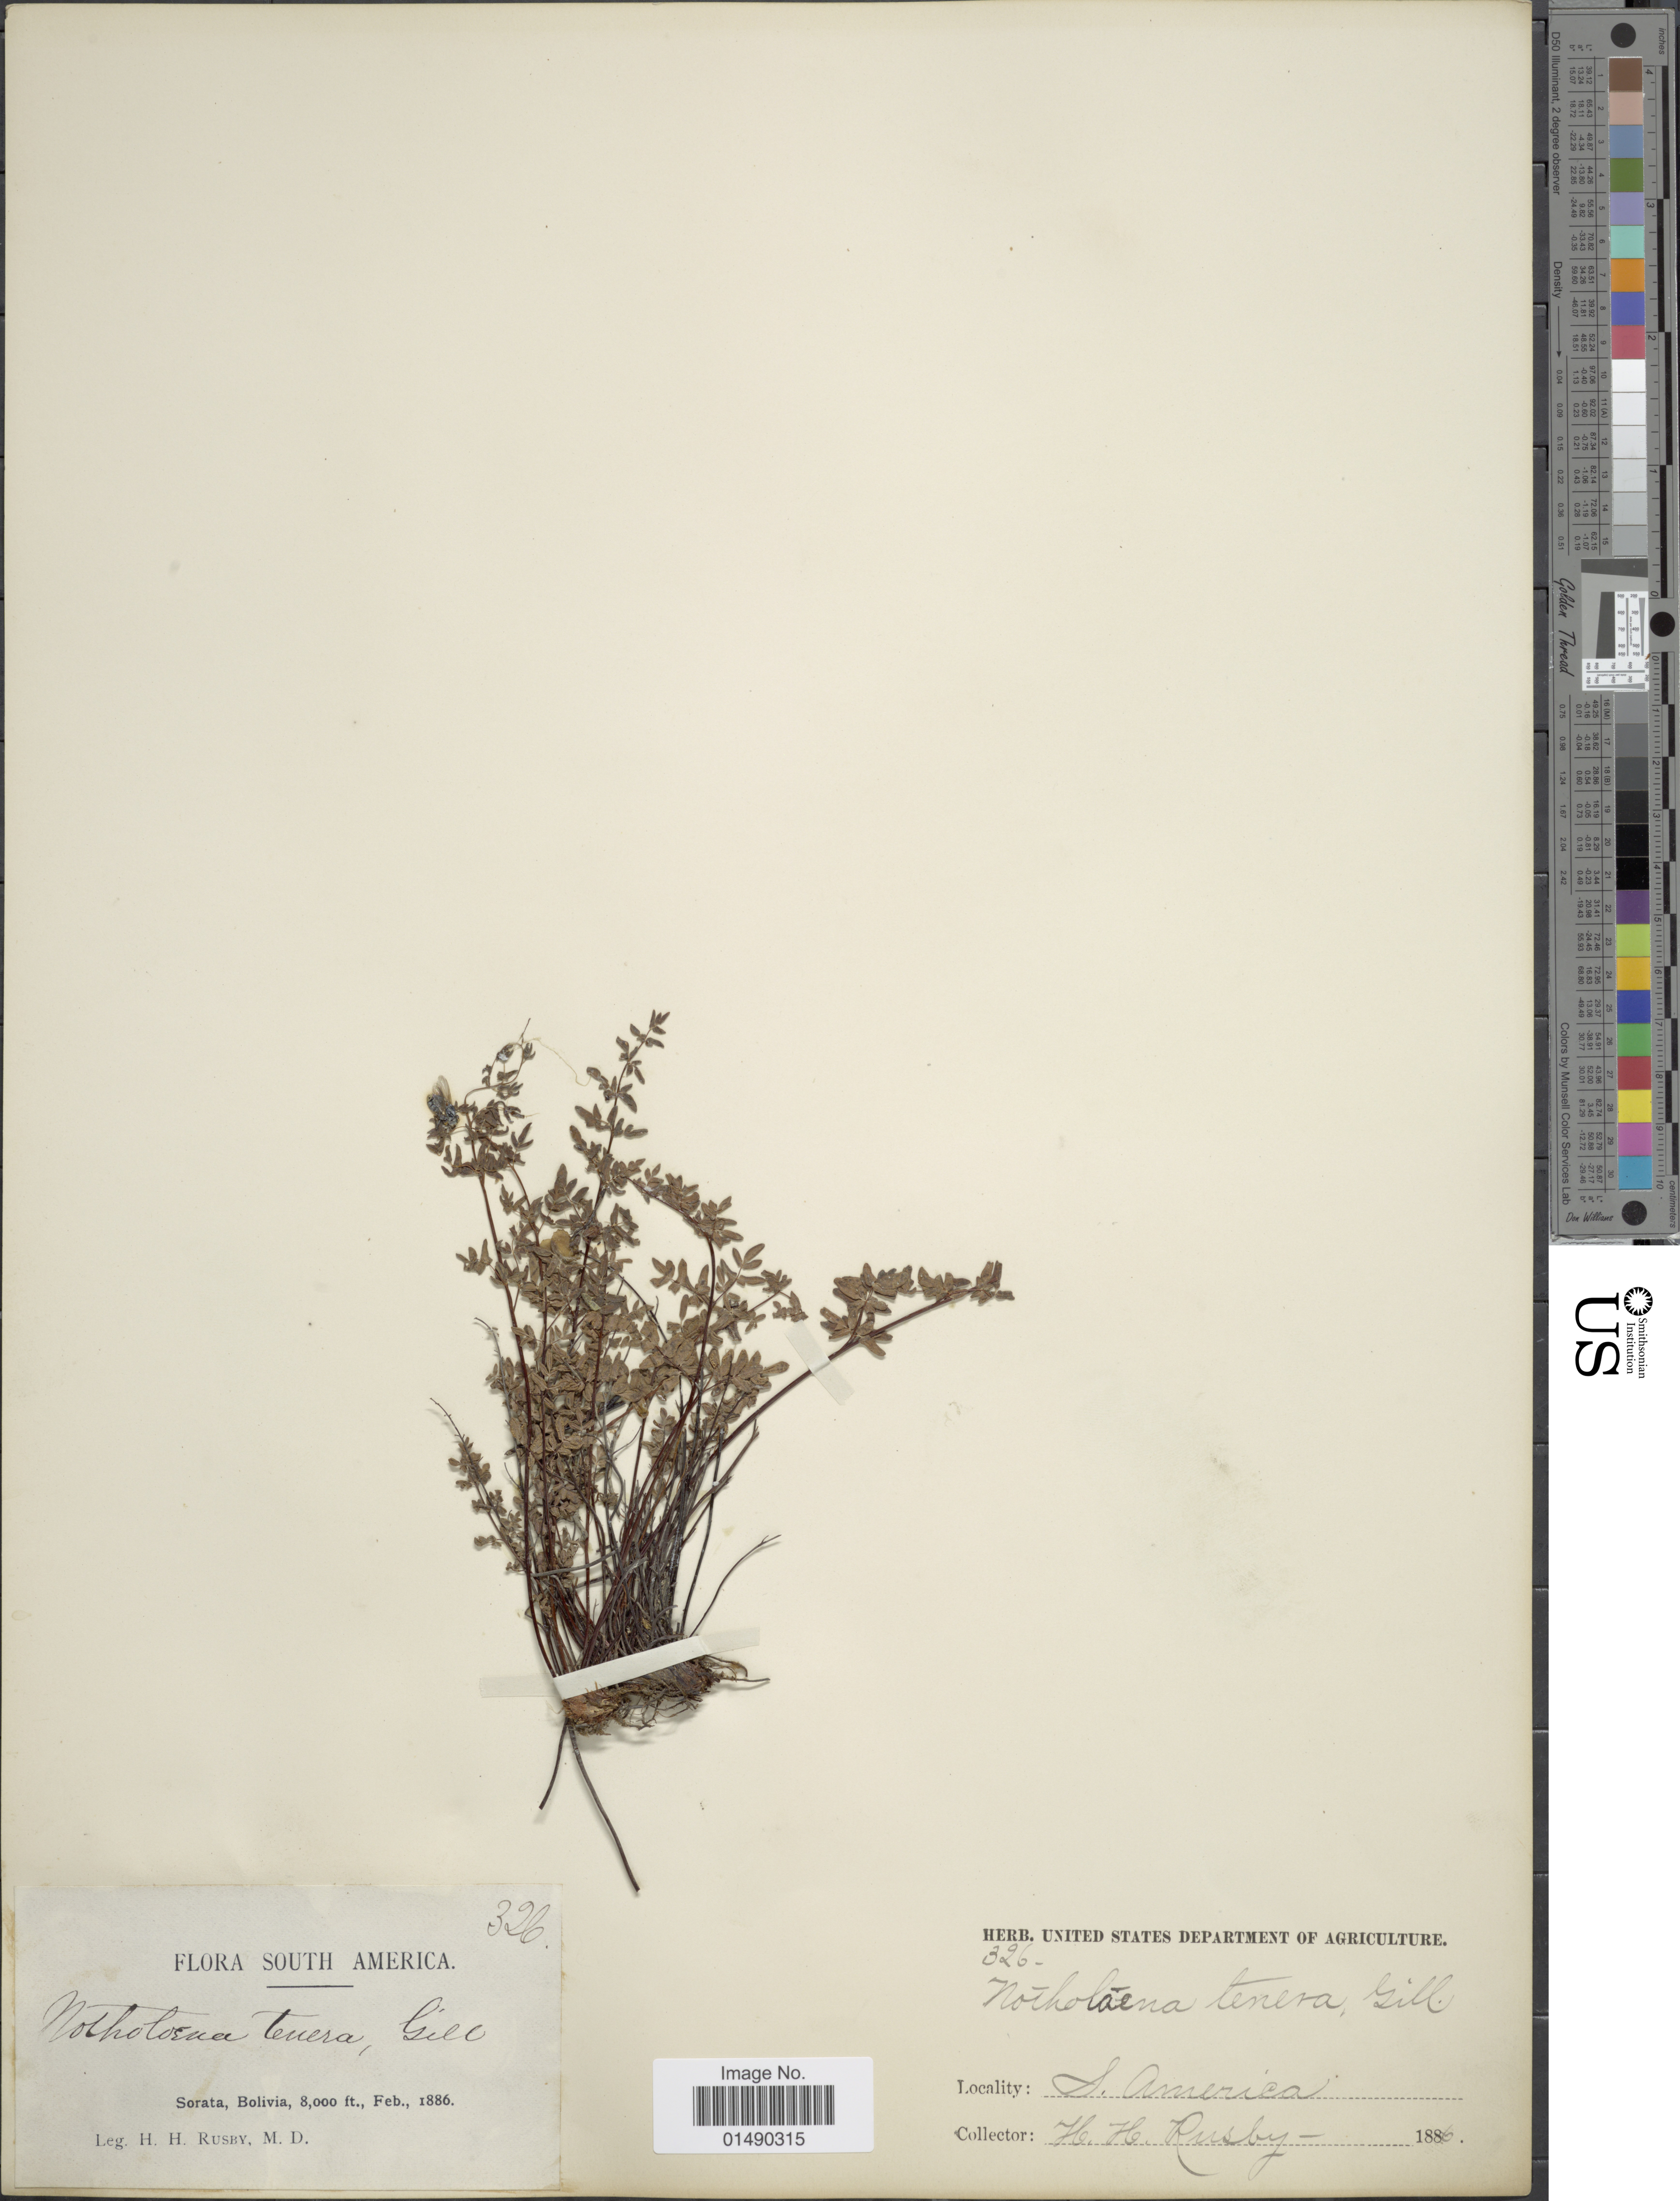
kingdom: Plantae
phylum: Tracheophyta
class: Polypodiopsida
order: Polypodiales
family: Pteridaceae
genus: Argyrochosma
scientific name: Argyrochosma nivea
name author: (Poir.) Windham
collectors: H. H. Rusby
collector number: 326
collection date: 1886-02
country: Bolivia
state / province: La Páz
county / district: Larecaja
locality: Sorata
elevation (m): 2438